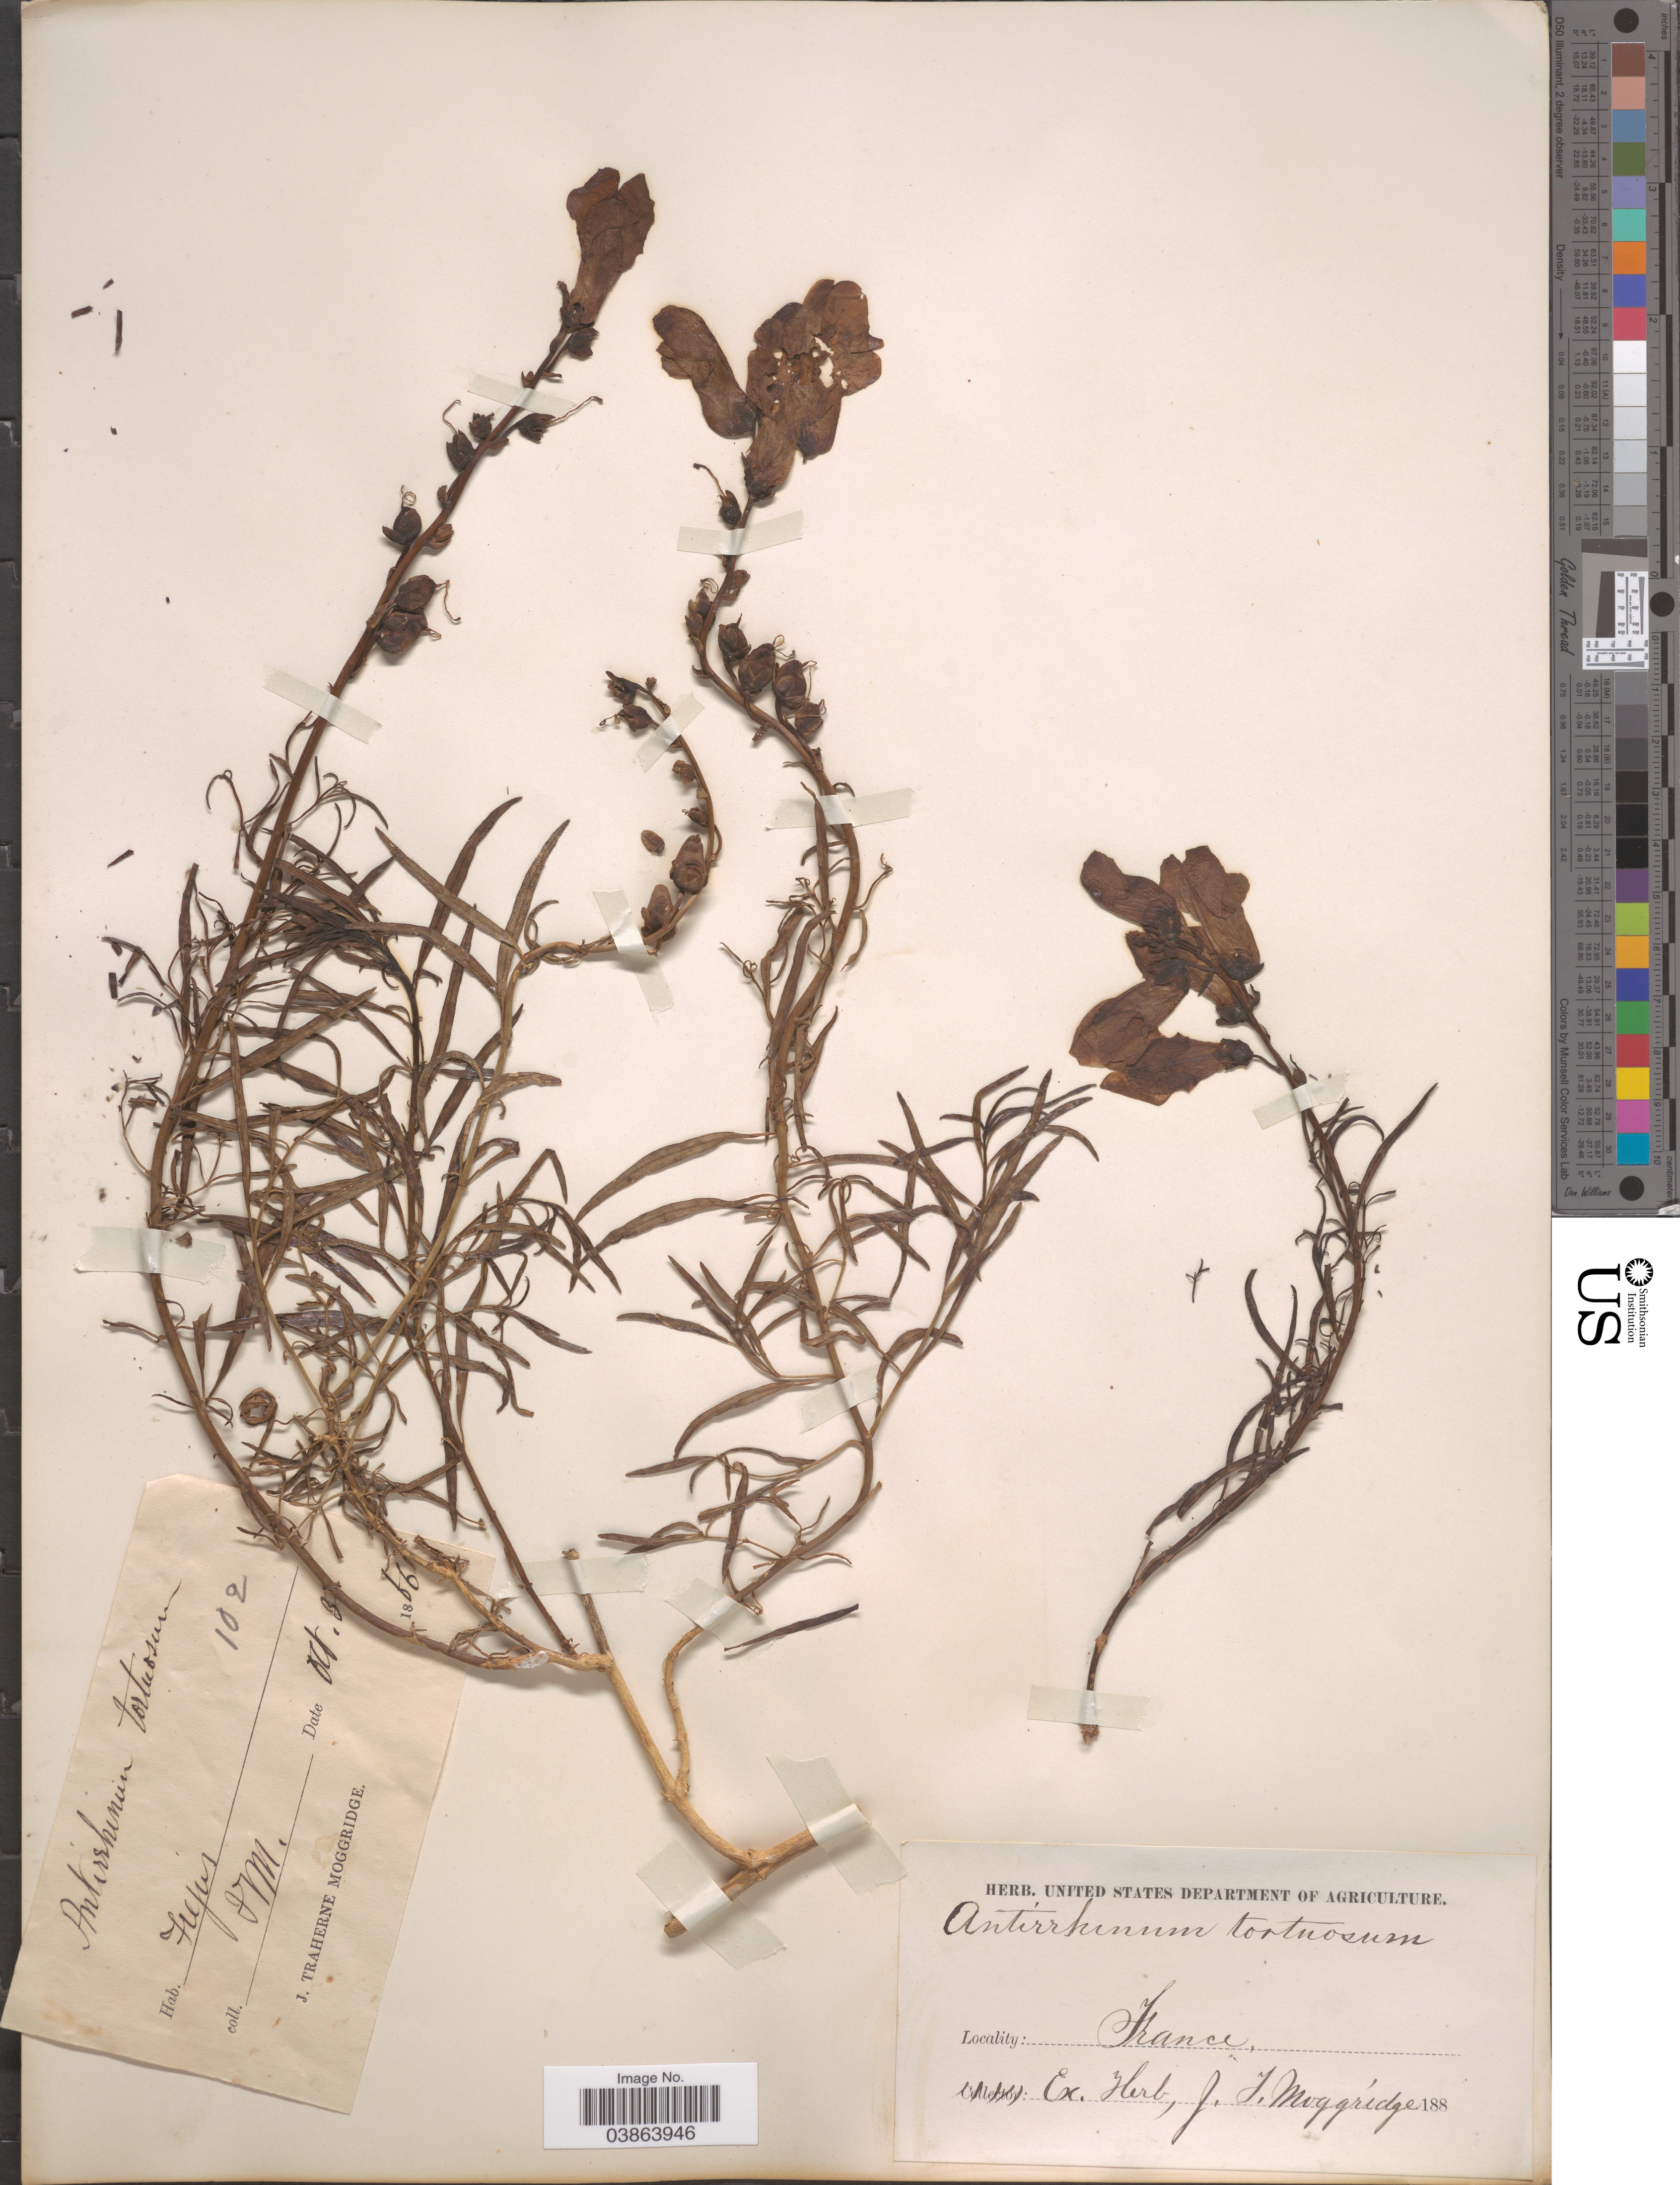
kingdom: Plantae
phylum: Tracheophyta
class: Magnoliopsida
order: Lamiales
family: Plantaginaceae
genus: Antirrhinum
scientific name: Antirrhinum tortuosum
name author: Bosc ex Vent.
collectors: J. T. Moggridge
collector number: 102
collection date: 1866-10-03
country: France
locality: Frejus.